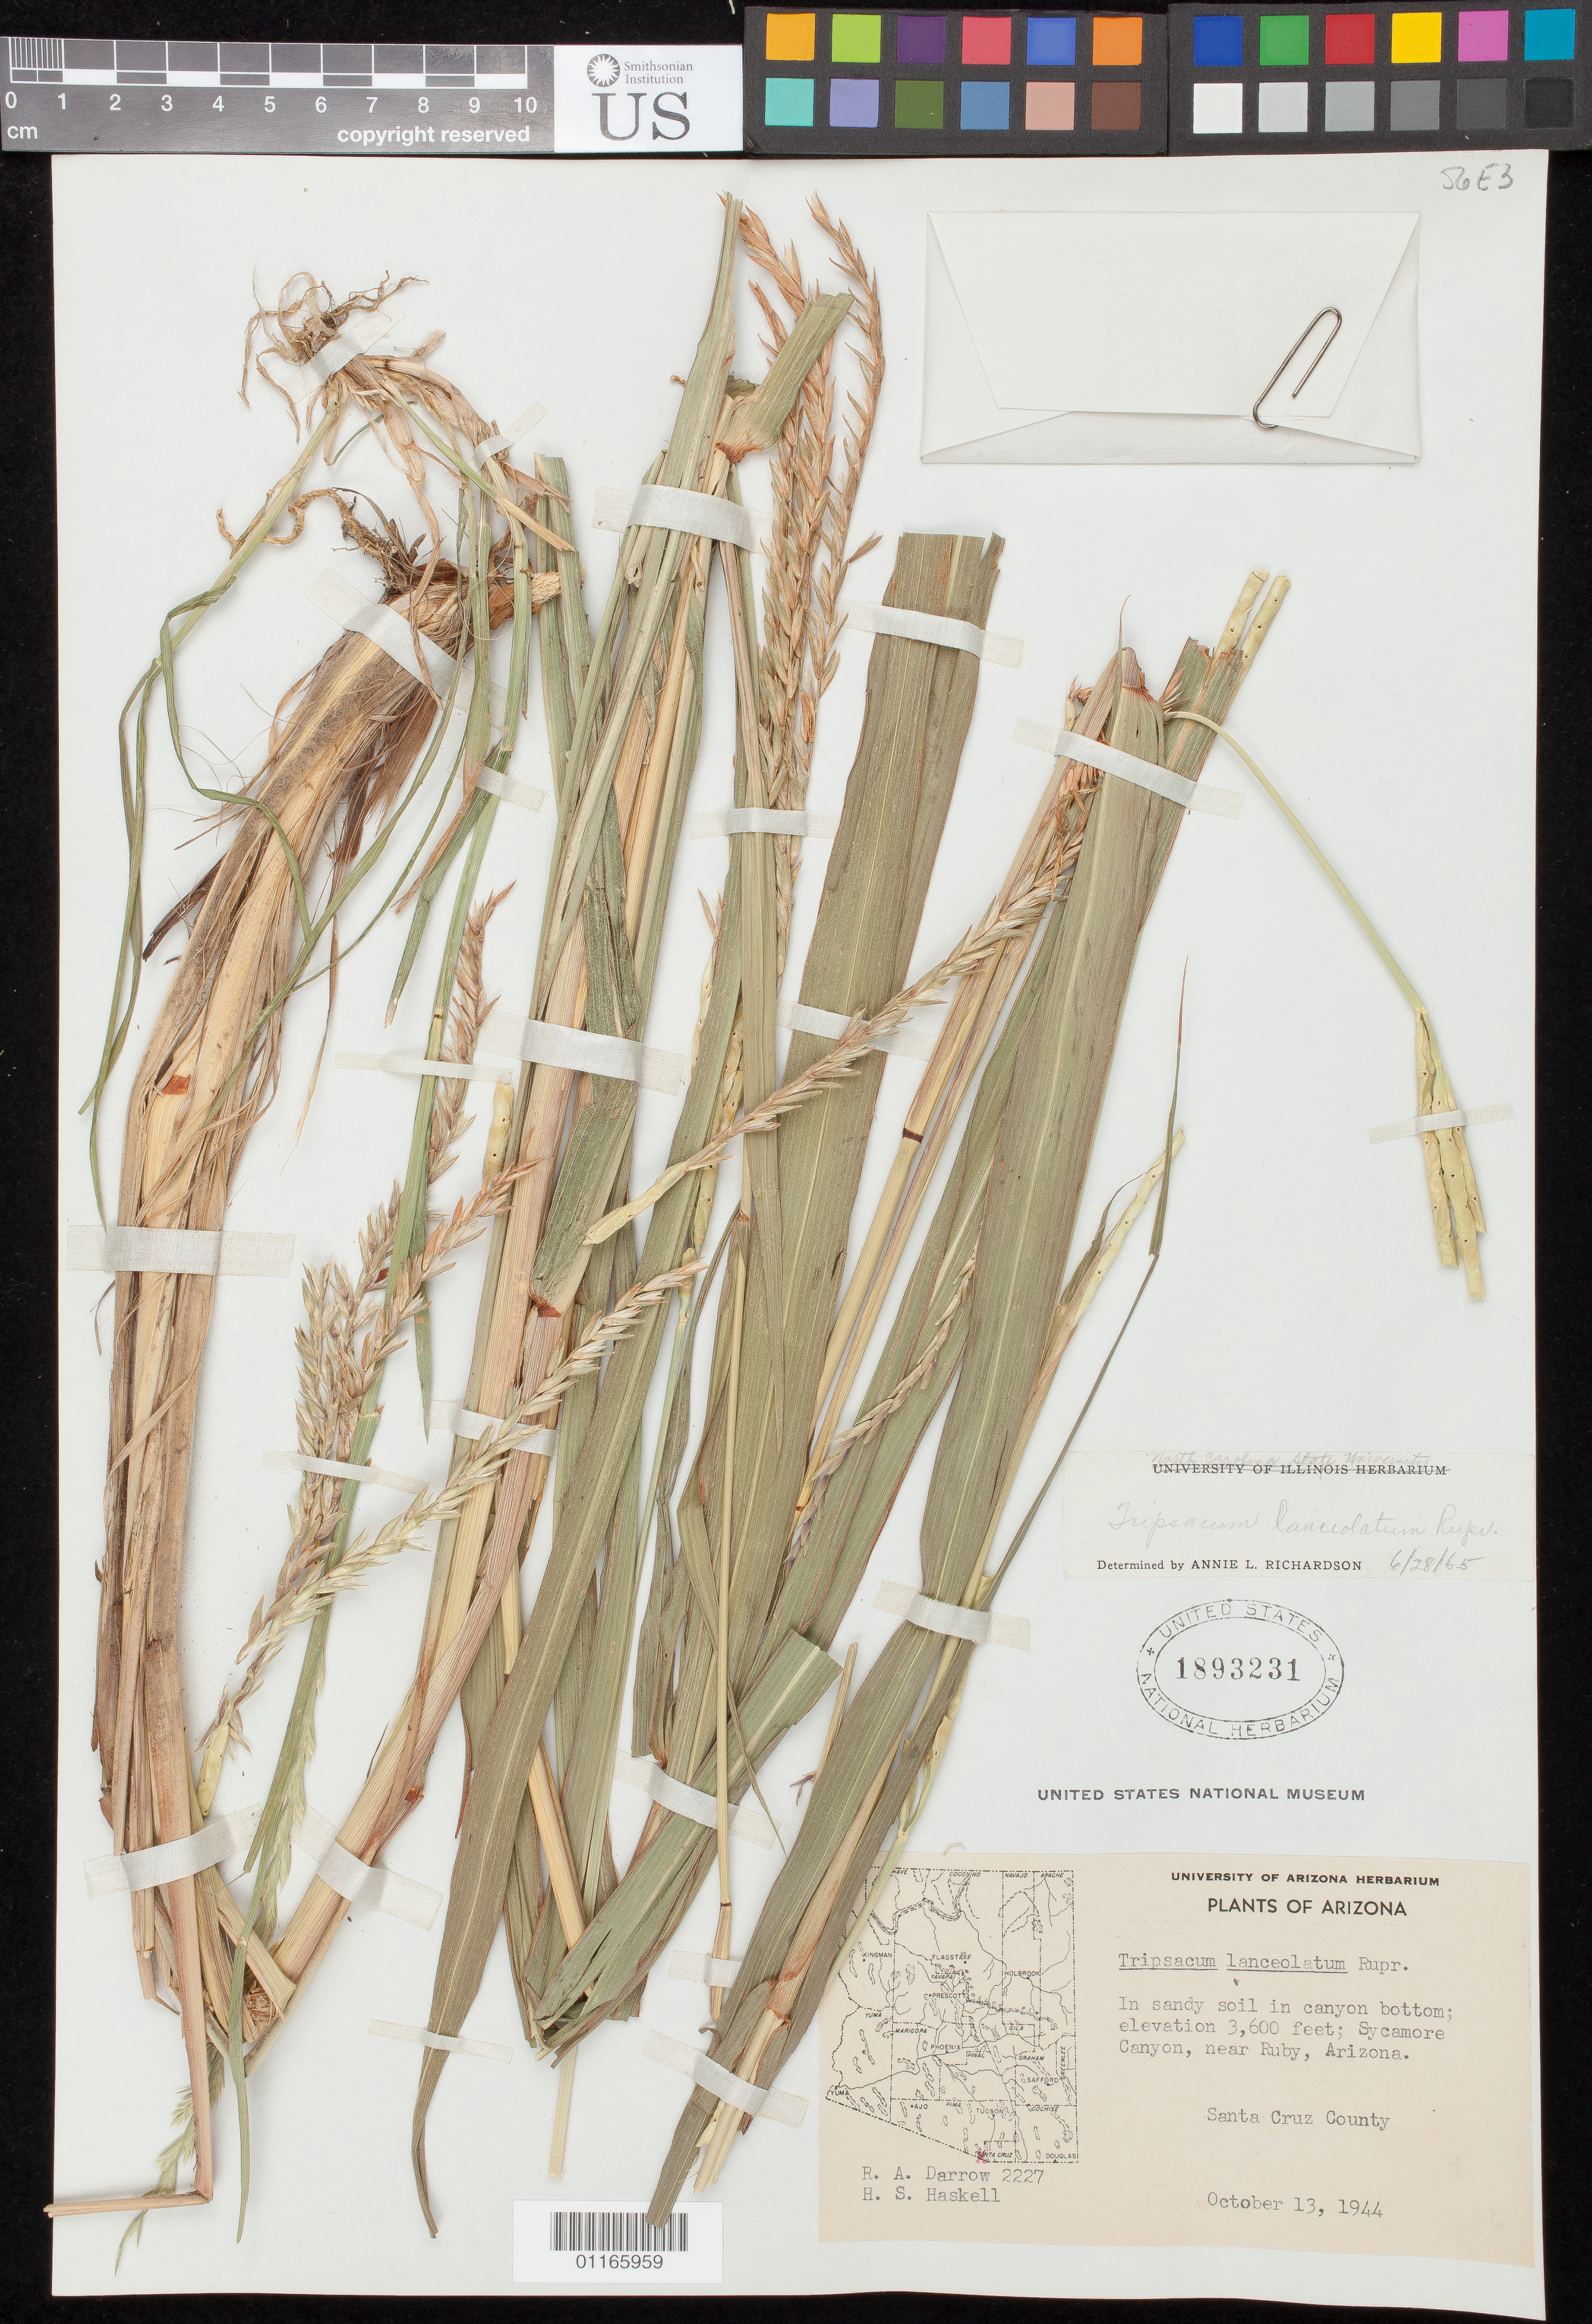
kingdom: Plantae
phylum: Tracheophyta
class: Liliopsida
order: Poales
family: Poaceae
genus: Tripsacum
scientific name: Tripsacum lanceolatum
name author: Rupr. ex E. Fourn.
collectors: R. A. Darrow & H. Haskell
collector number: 2227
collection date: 1944-10-13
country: United States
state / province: Arizona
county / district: Santa Cruz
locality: Sycamore Canyon, near Ruby, Arizona.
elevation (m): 1097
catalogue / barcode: US 1893231